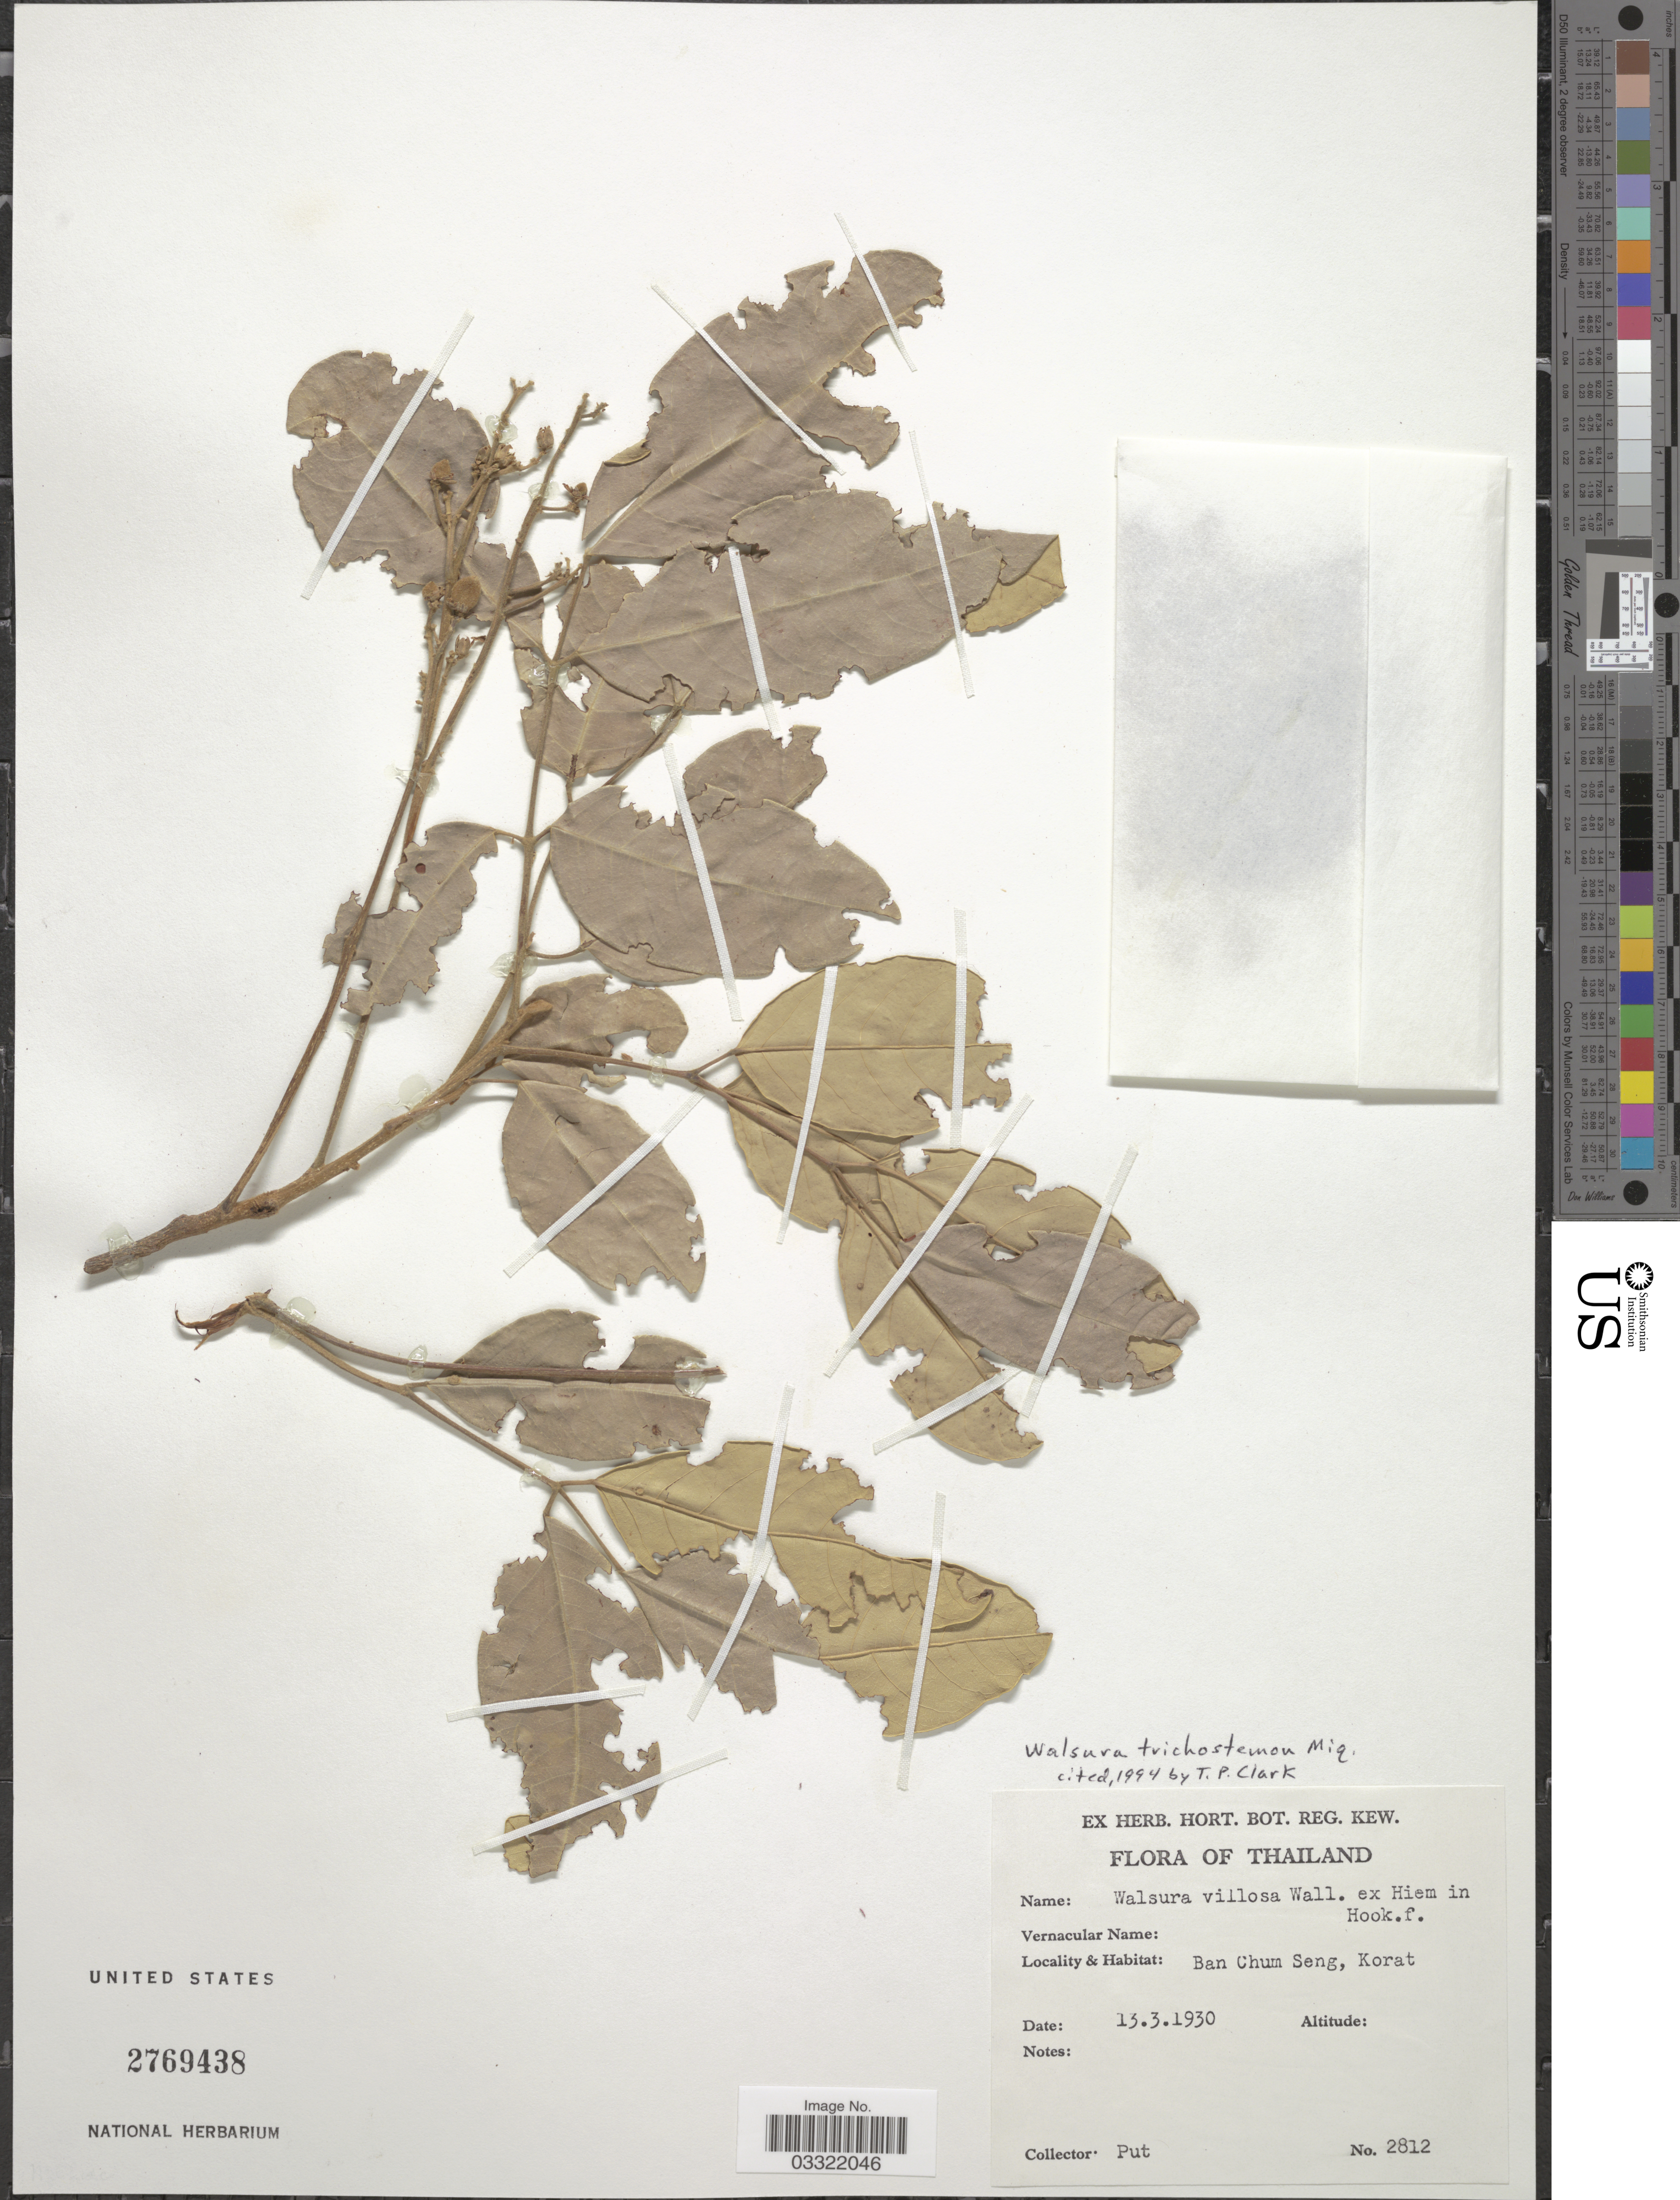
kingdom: Plantae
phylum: Tracheophyta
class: Magnoliopsida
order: Sapindales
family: Meliaceae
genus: Walsura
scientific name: Walsura trichostemon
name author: Miq.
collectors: -. Put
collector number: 2812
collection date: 1930-03-13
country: Thailand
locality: Ban Chum Seng, Korat.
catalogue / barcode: US 2769438